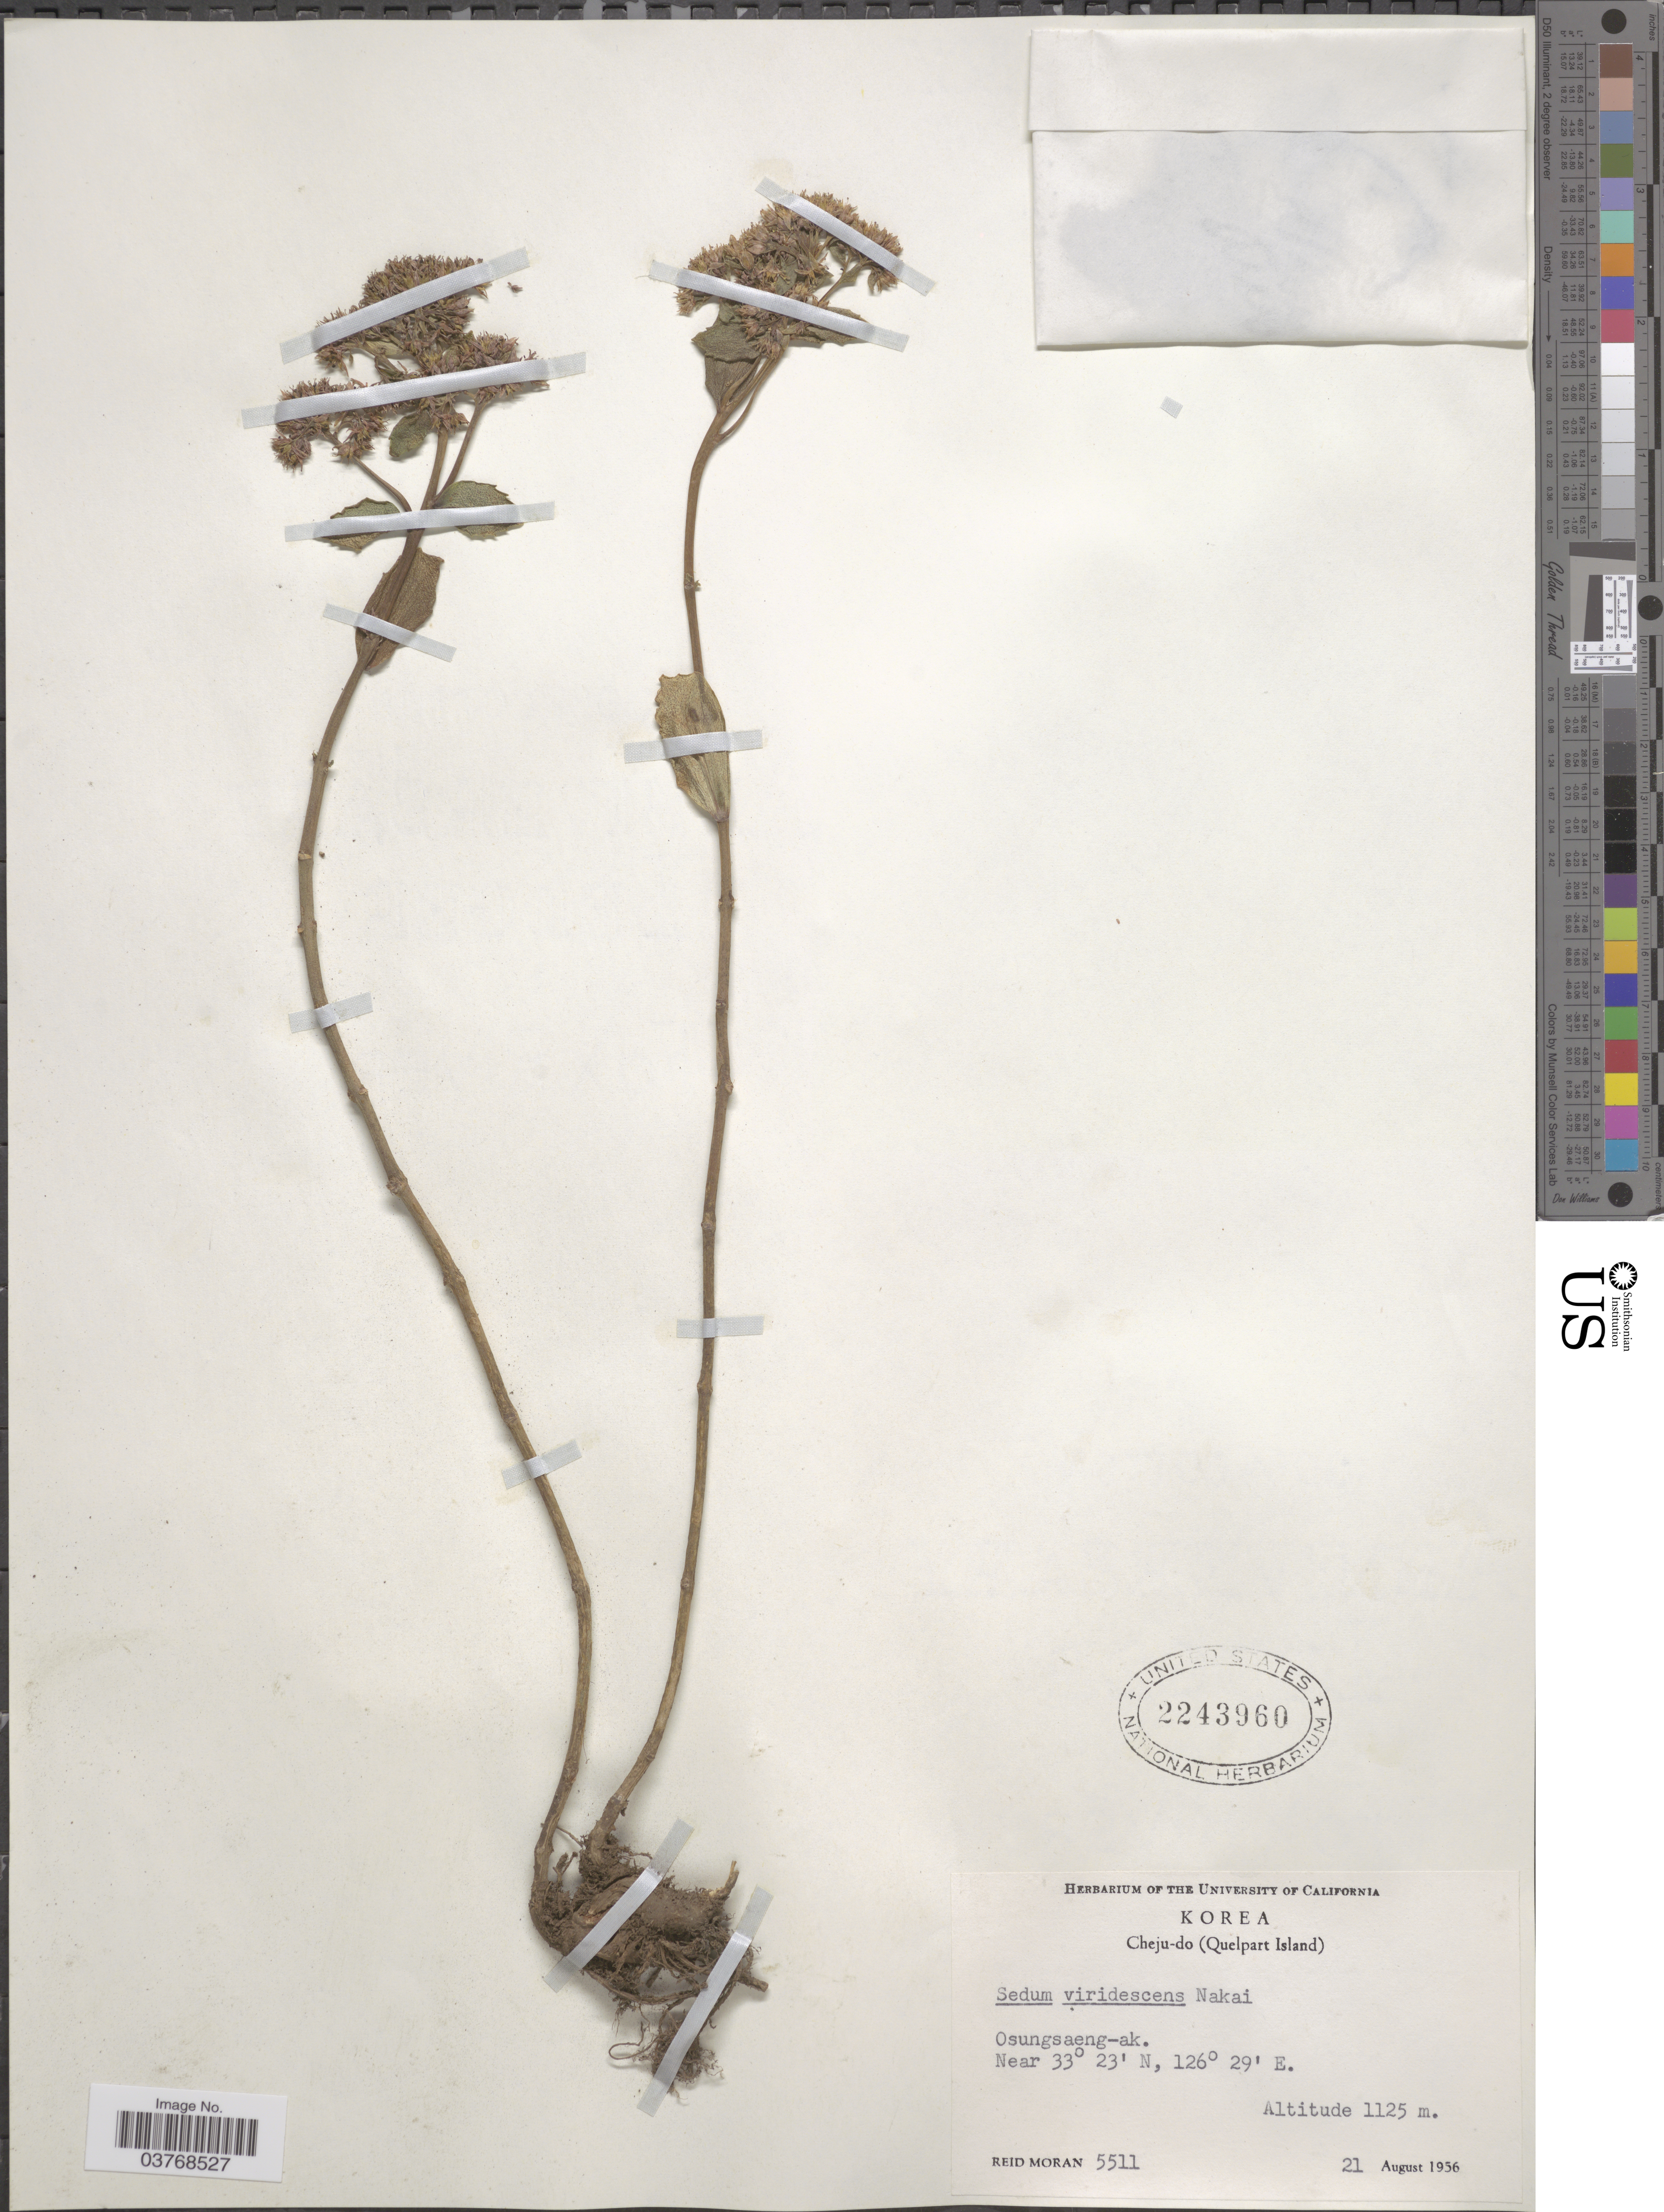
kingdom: Plantae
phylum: Tracheophyta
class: Magnoliopsida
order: Saxifragales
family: Crassulaceae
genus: Sedum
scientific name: Sedum viridescens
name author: Nakai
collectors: R. Moran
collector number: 5511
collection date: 1956-08-21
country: South Korea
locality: Cheju-do (Quelpart Island). Osungsaeng-ak.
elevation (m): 1125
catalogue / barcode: US 2243960